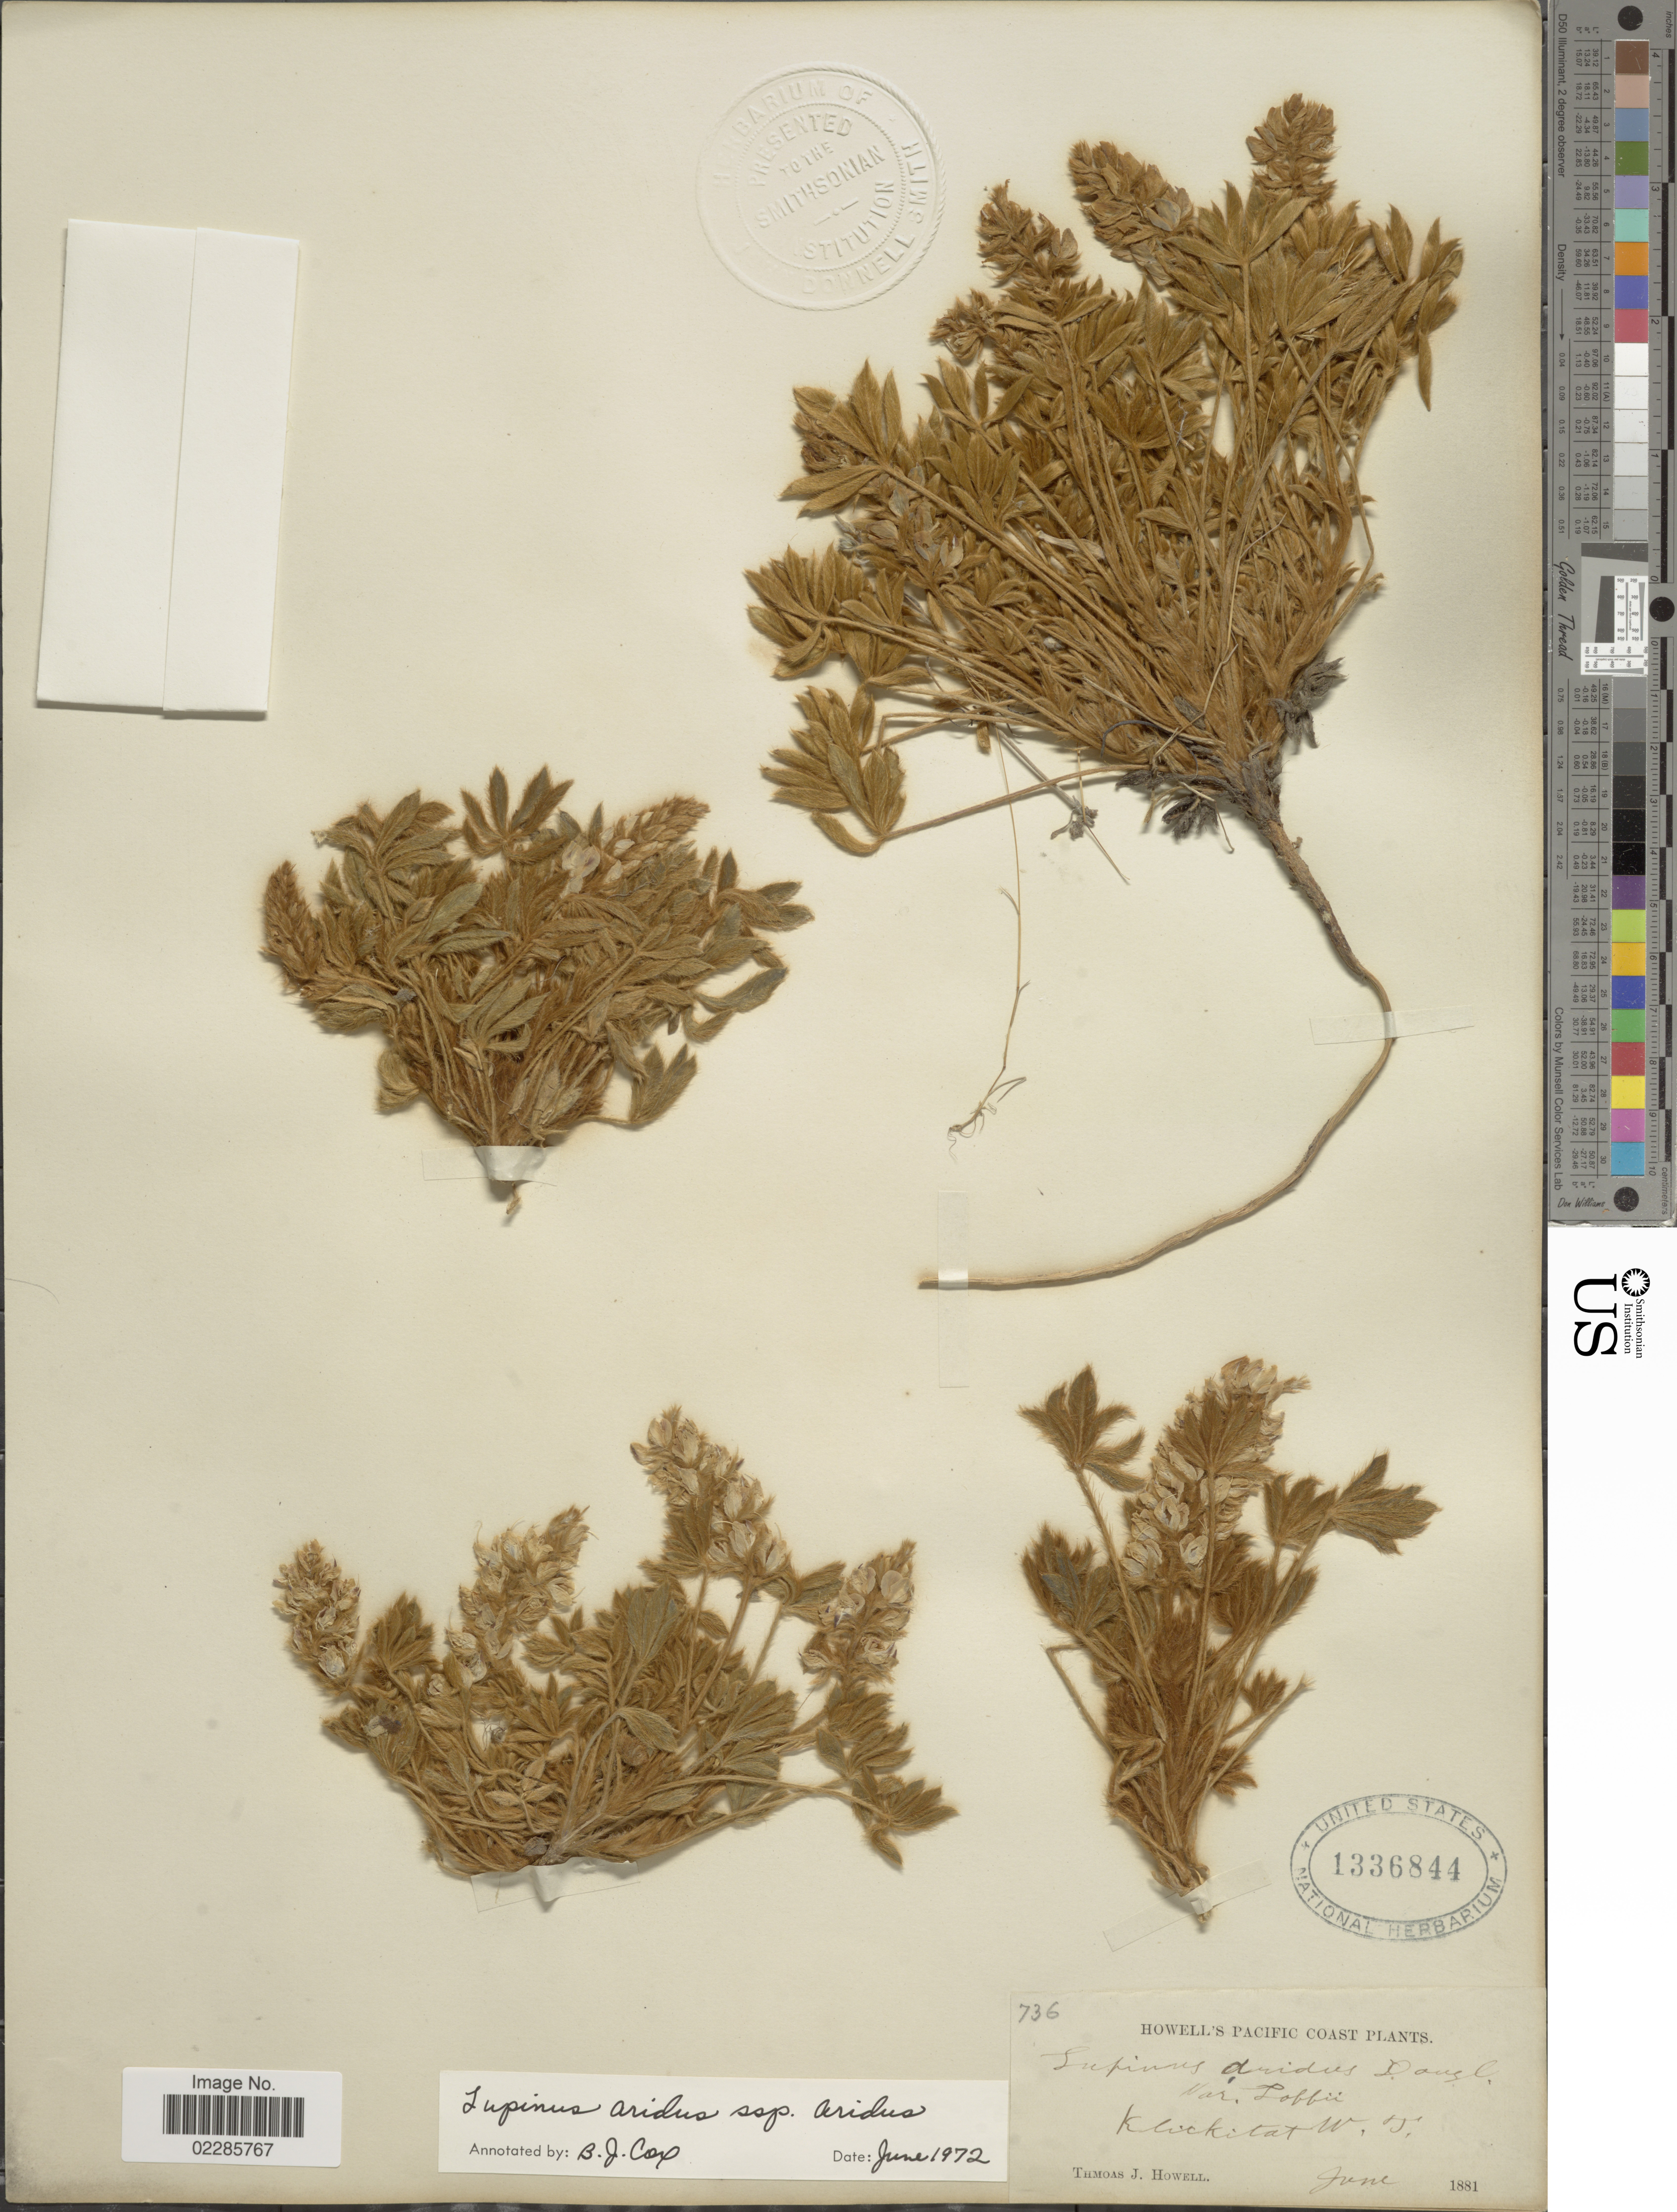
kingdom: Plantae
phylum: Tracheophyta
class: Magnoliopsida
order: Fabales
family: Fabaceae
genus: Lupinus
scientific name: Lupinus aridus subsp. aridus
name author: Douglas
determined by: Cox, B. J.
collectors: T. J. Howell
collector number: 736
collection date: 1881-06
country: United States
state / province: Washington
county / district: Klickitat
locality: Pacific Coast, Klickitat W, T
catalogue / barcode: US 1336844